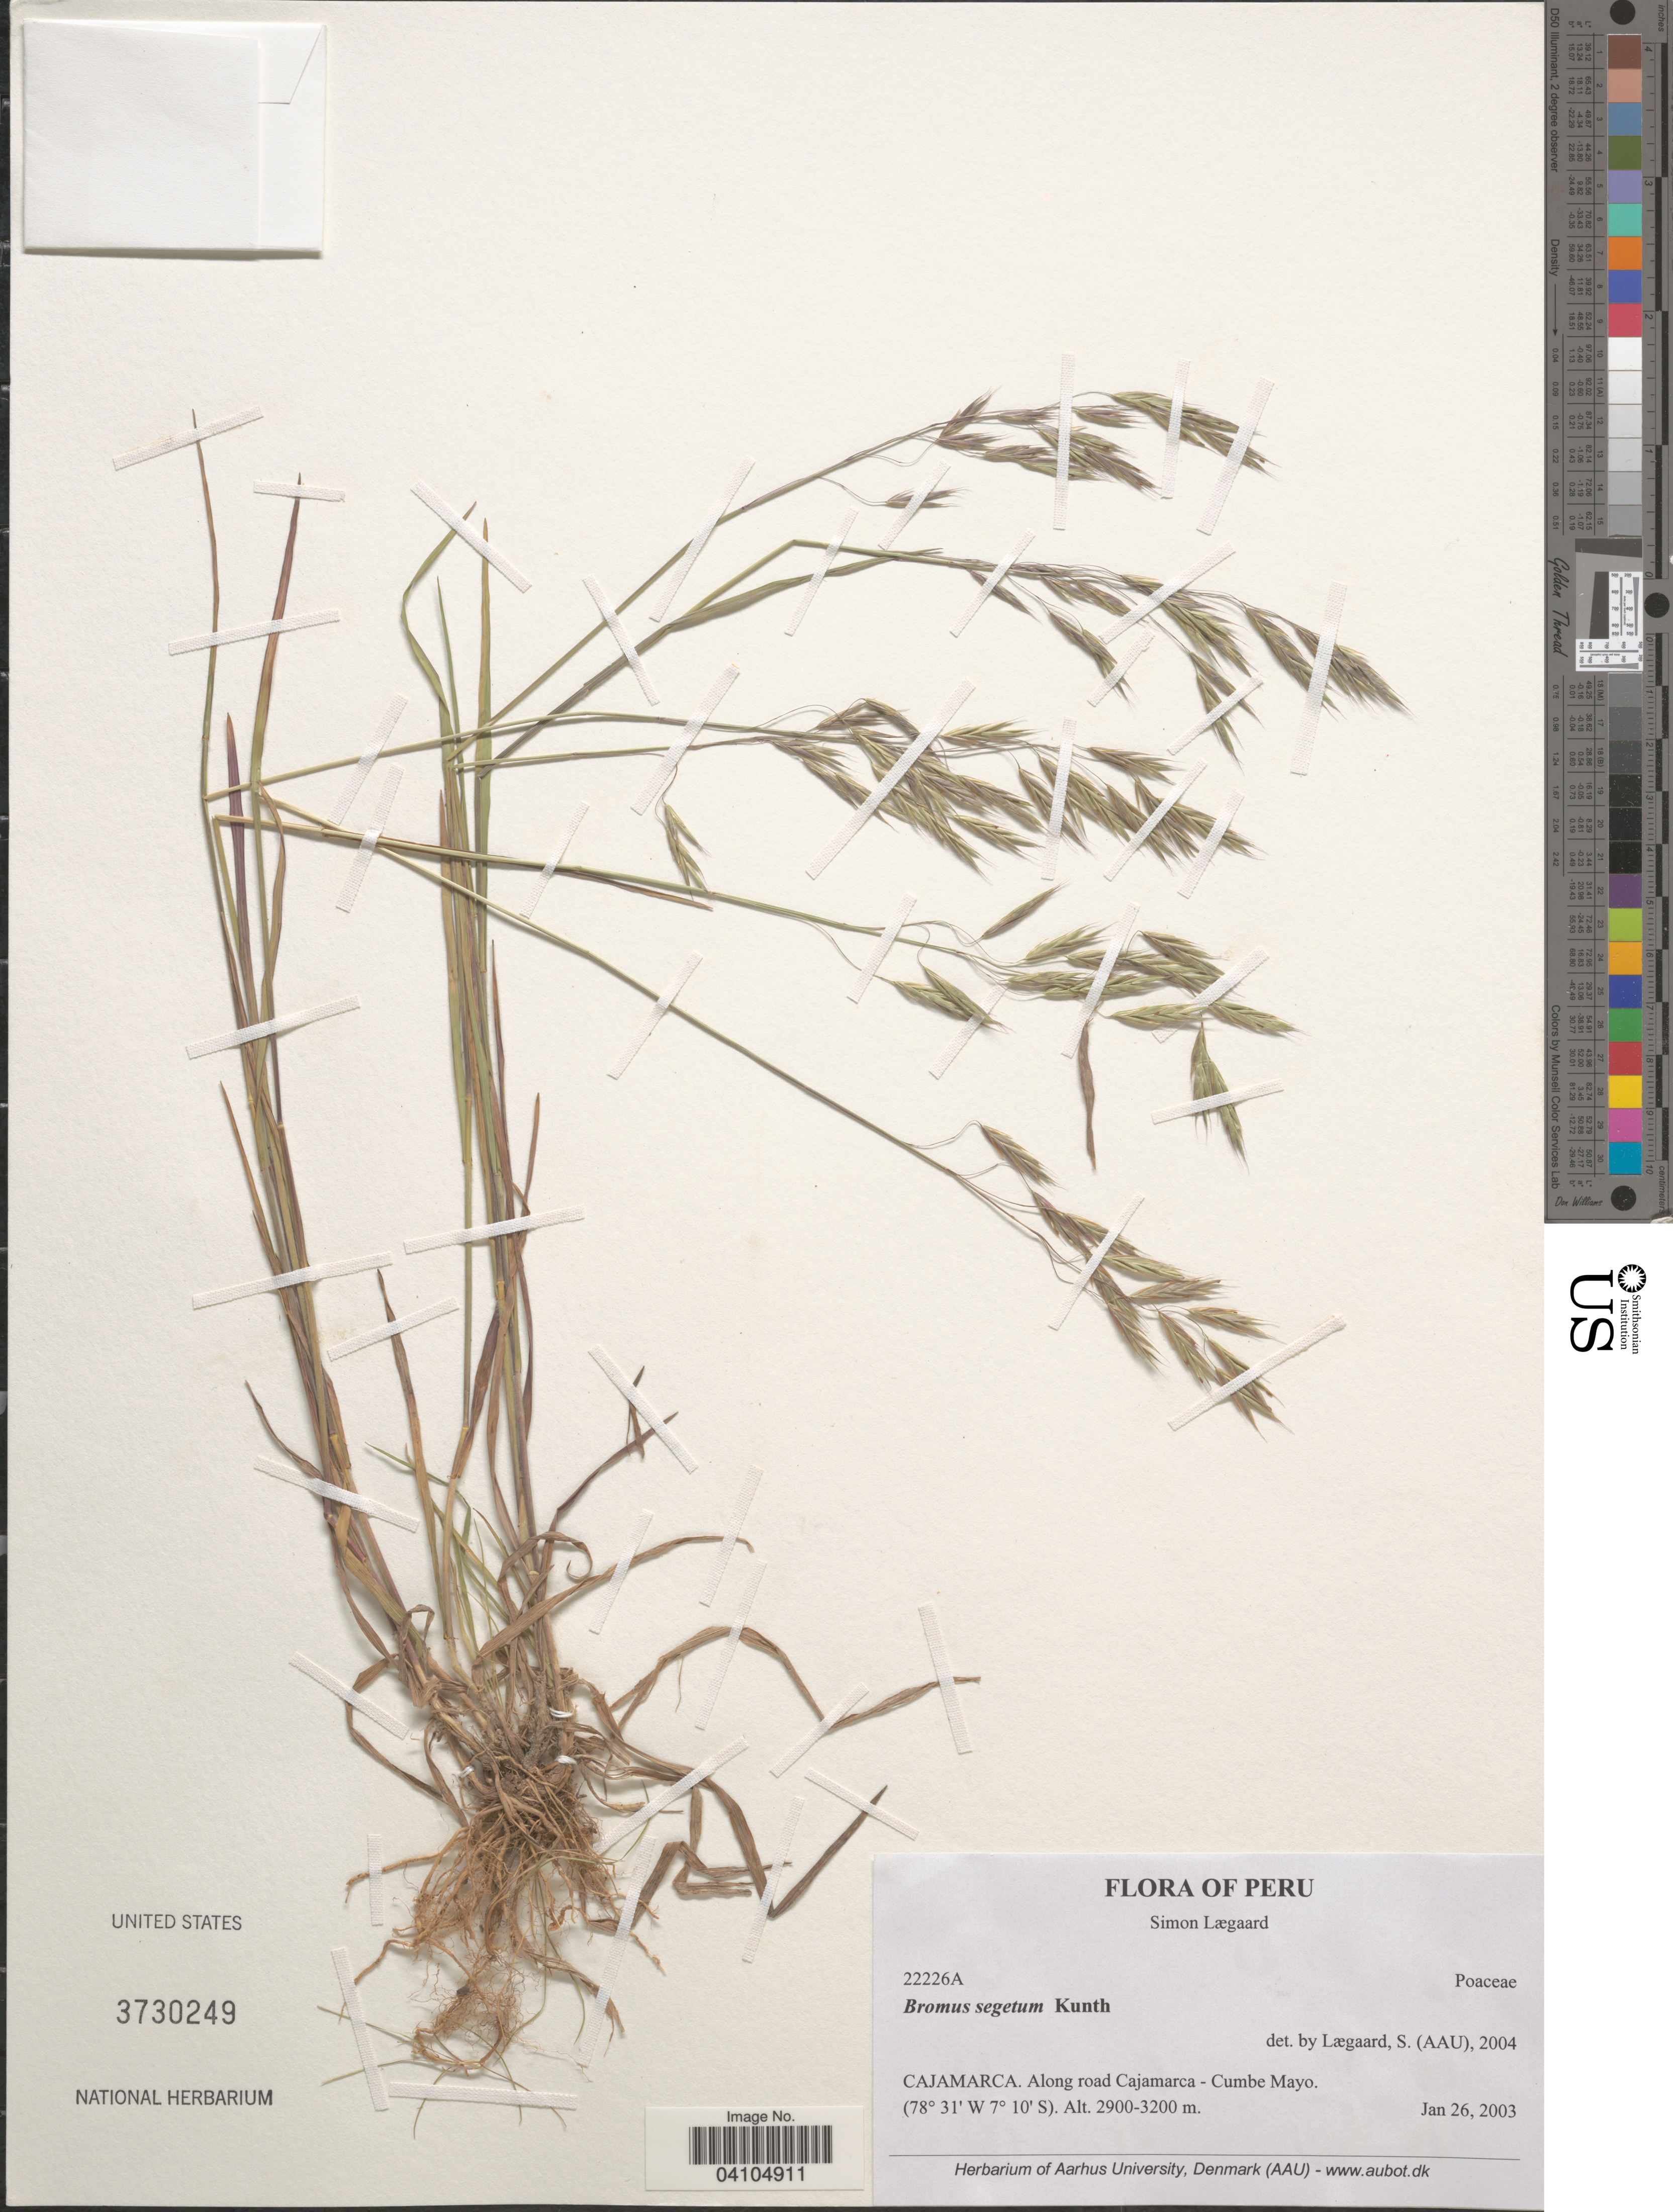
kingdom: Plantae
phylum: Tracheophyta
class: Liliopsida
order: Poales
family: Poaceae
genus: Bromus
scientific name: Bromus segetum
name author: Kunth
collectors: S. Lægaard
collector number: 22226A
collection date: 2003-01-26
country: Peru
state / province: Cajamarca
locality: Along road Cajamarca - Cumbe Mayo.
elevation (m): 2900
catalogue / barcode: US 3730249